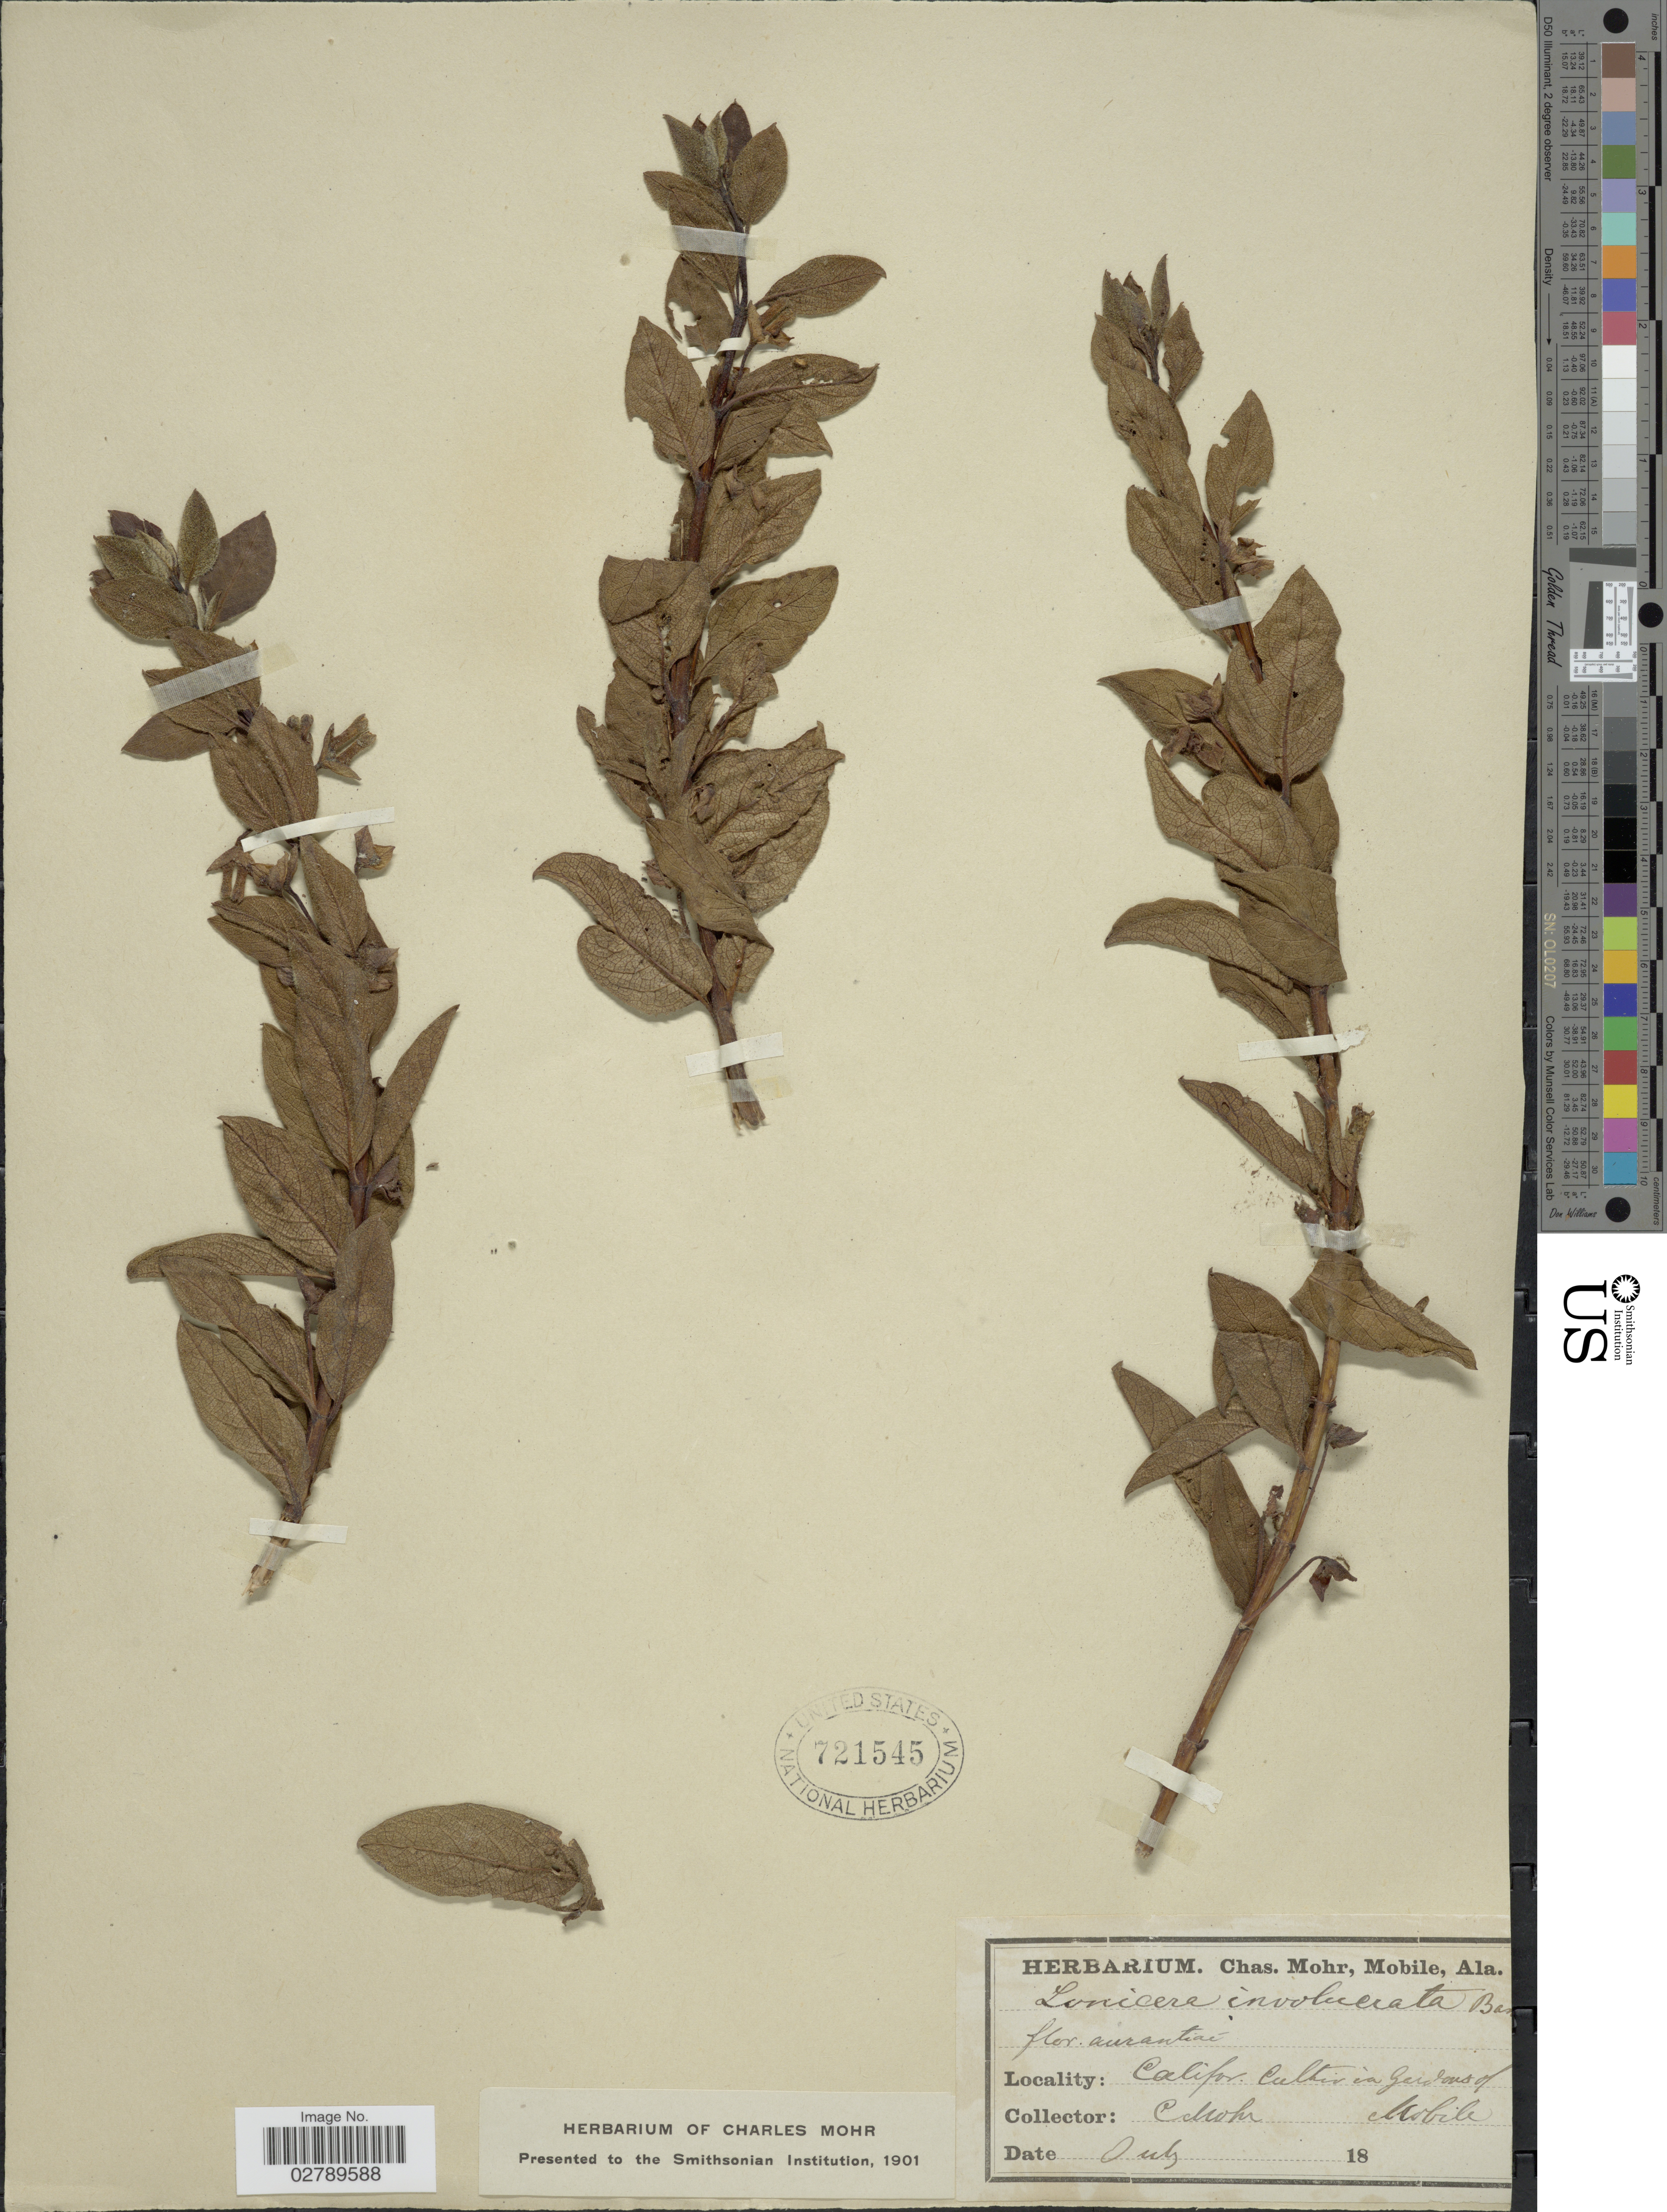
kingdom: Plantae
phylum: Tracheophyta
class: Magnoliopsida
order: Dipsacales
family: Caprifoliaceae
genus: Lonicera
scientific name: Lonicera involucrata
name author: (Richardson) Banks ex Spreng.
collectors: Mohr, C. T. (herbarium)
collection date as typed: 18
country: United States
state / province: Alabama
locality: Califor. cultiv in Gardens of Mobile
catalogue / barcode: US 721545